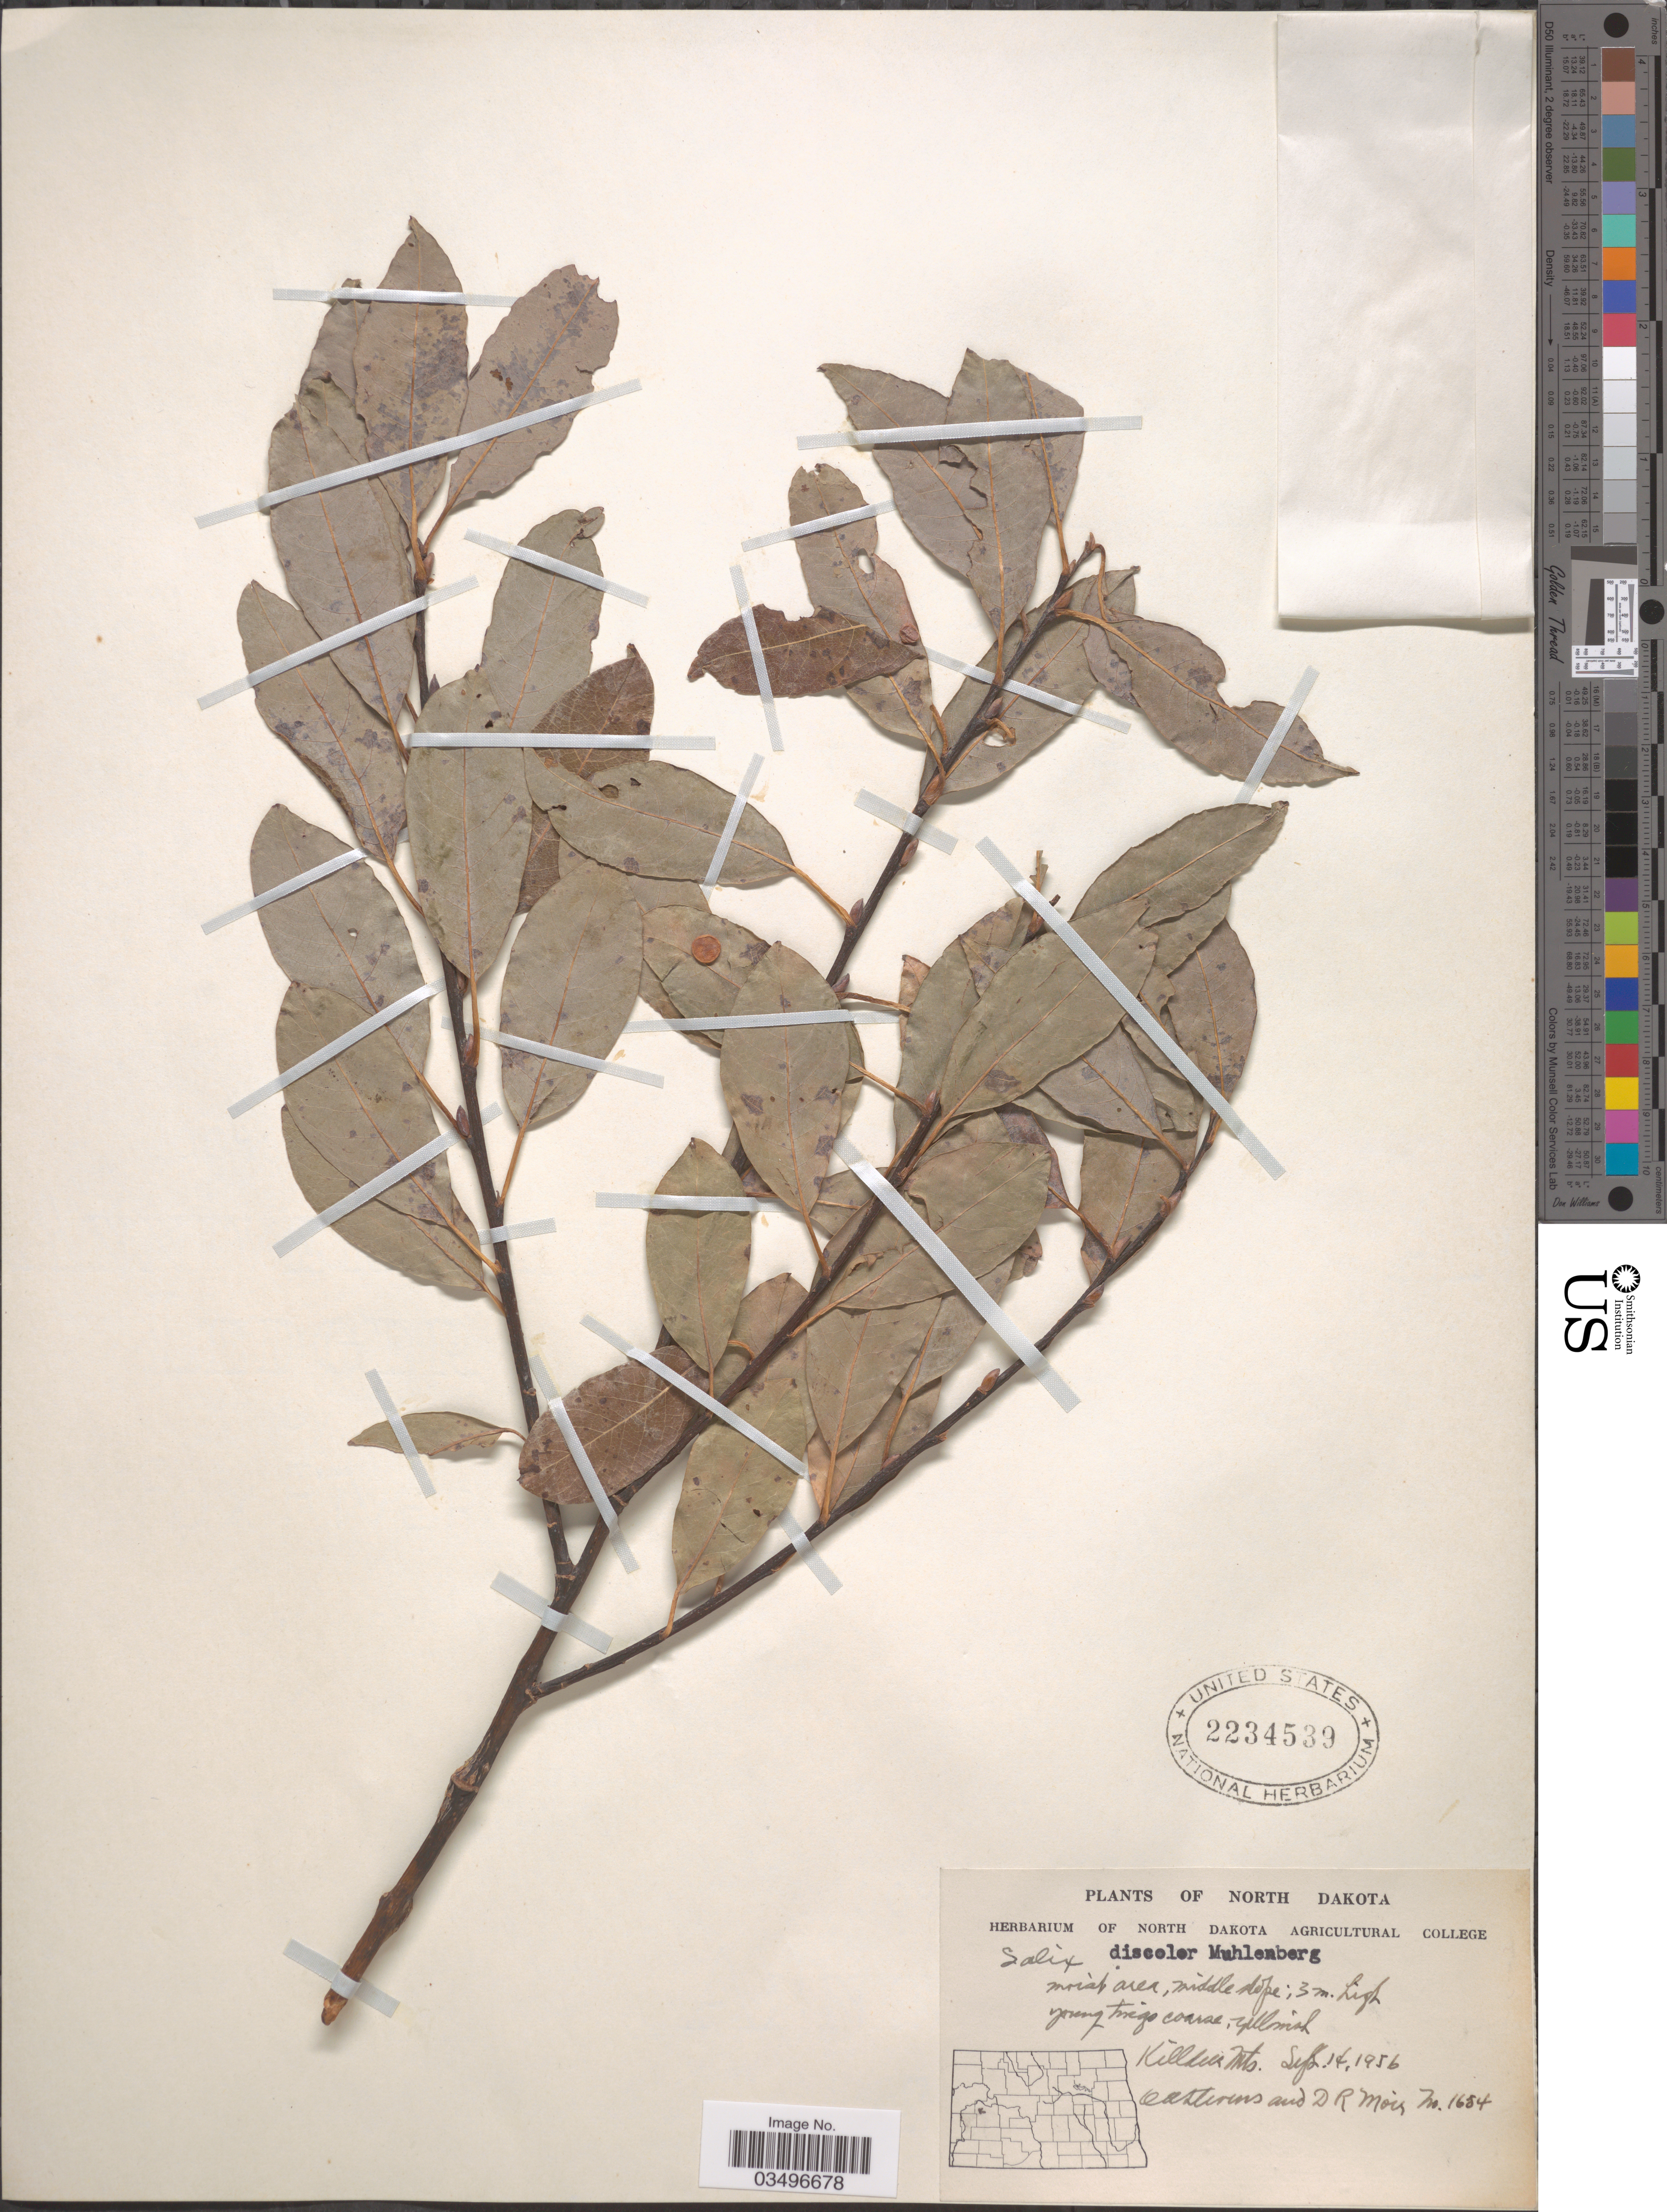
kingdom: Plantae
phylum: Tracheophyta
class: Magnoliopsida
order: Malpighiales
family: Salicaceae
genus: Salix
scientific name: Salix discolor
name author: Muhl.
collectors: O. A. Stevens & D. Moir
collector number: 1654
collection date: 1956-09-14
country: United States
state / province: North Dakota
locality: Killdeer Mts.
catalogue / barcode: US 2234539